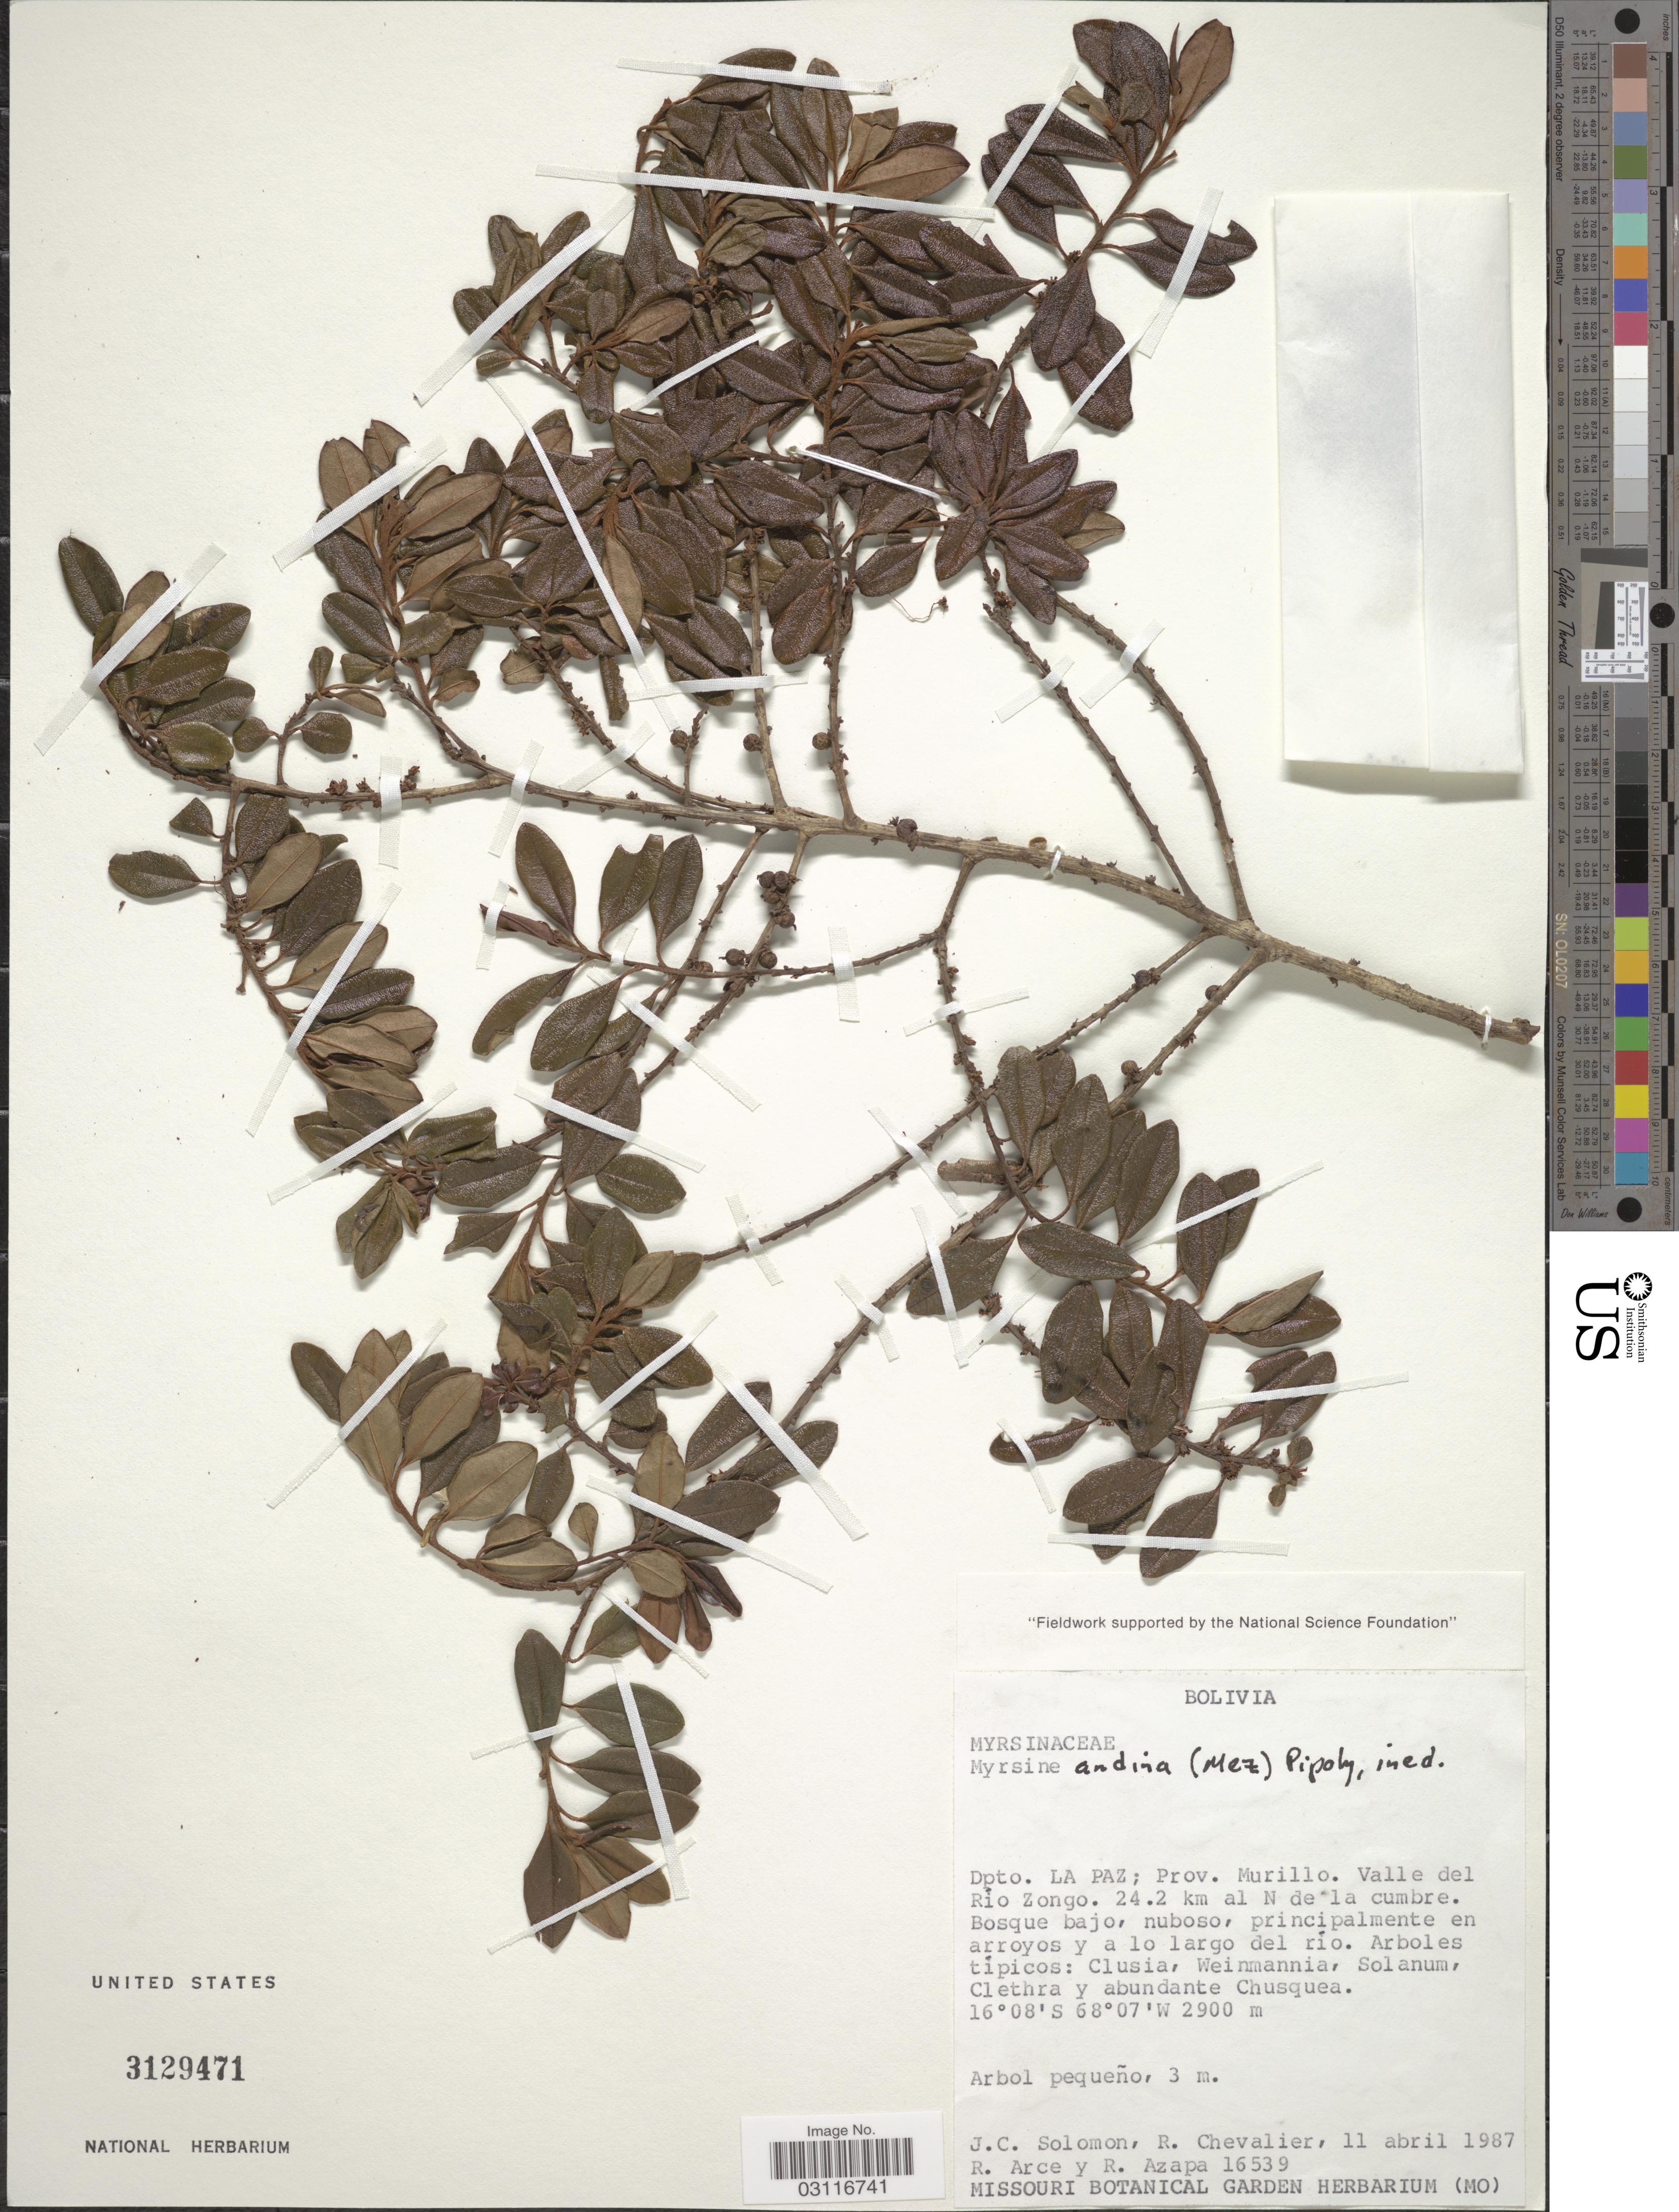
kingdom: Plantae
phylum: Tracheophyta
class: Magnoliopsida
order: Ericales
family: Primulaceae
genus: Myrsine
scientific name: Myrsine andina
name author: (Mez) Pipoly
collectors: J. C. Solomon, R. C. Chevalier, R. Arce & R. Azapa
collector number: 16539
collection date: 1987-04-11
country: Bolivia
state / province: La Paz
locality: Dpto. La Paz; Prov. Murillo. Valle del Río Zongo. 24.2 km al N de la cumbre.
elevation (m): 2900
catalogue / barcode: US 3129471